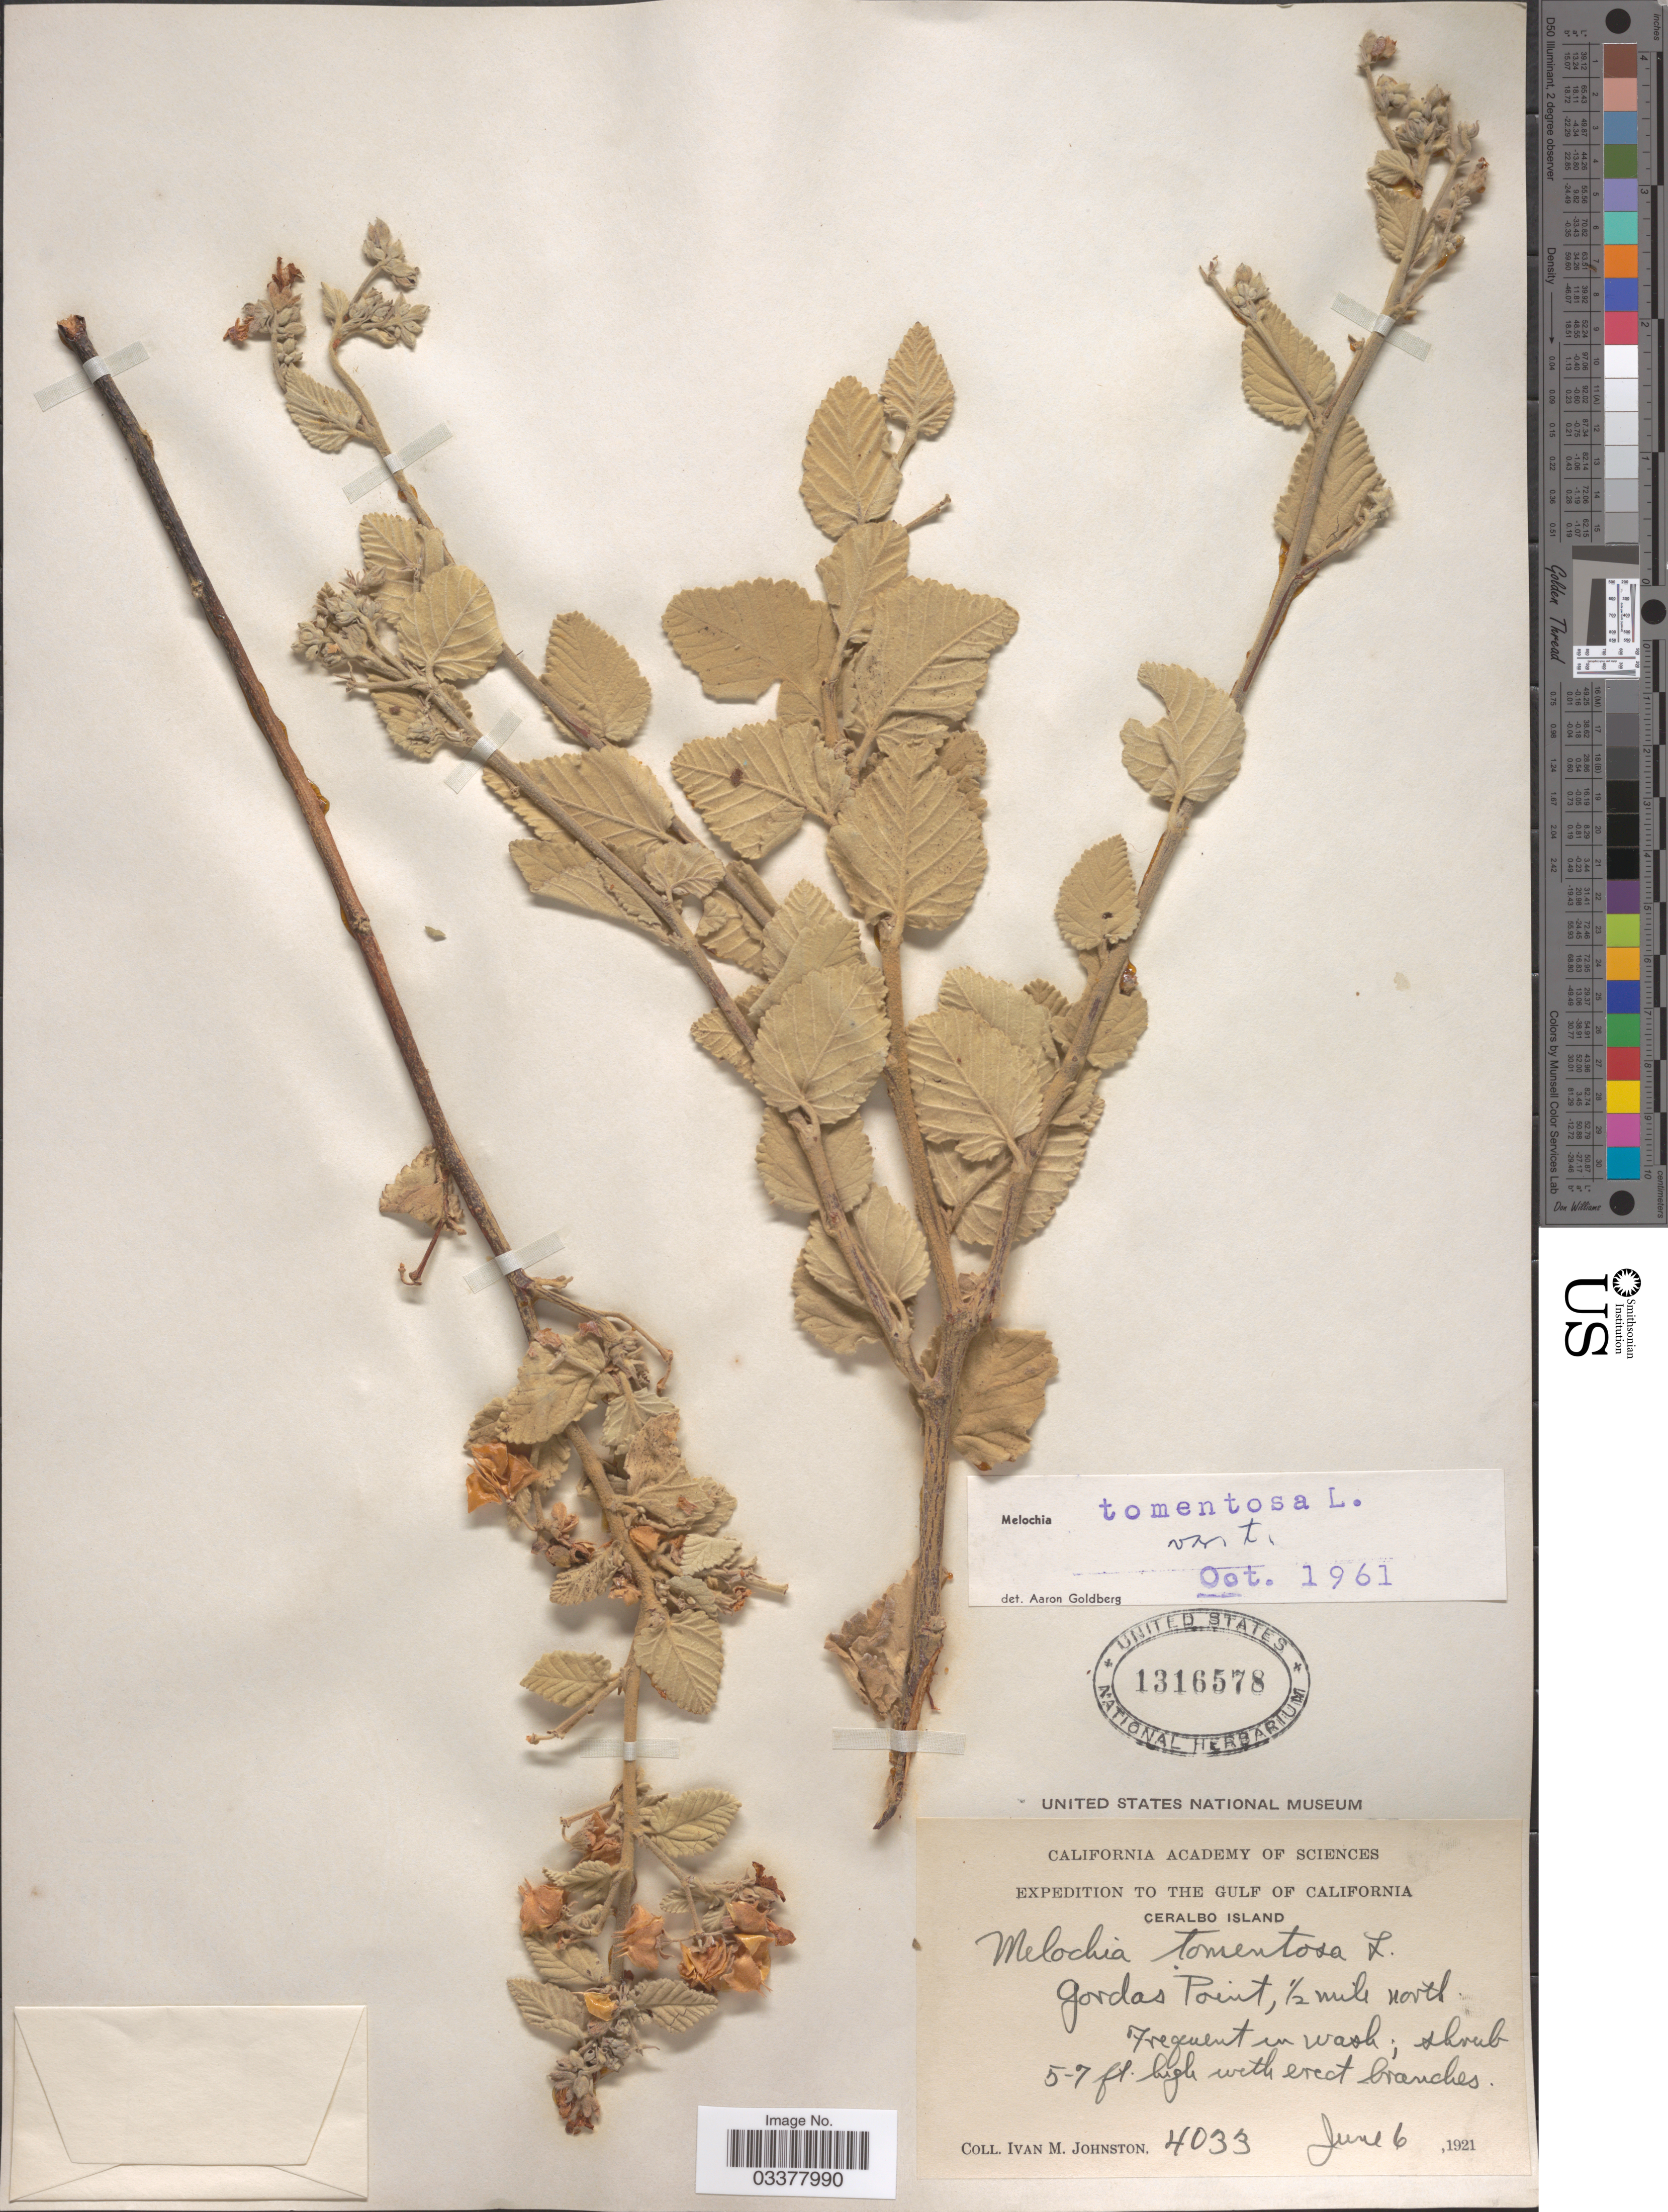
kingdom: Plantae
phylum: Tracheophyta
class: Magnoliopsida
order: Malvales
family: Malvaceae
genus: Melochia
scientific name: Melochia tomentosa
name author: L.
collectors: I.M. Johnston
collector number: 4033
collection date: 1921-06-06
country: Mexico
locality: The Gulf of California. Ceralbo Island. Gordas Point, ½ miles north.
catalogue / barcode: US 1316578